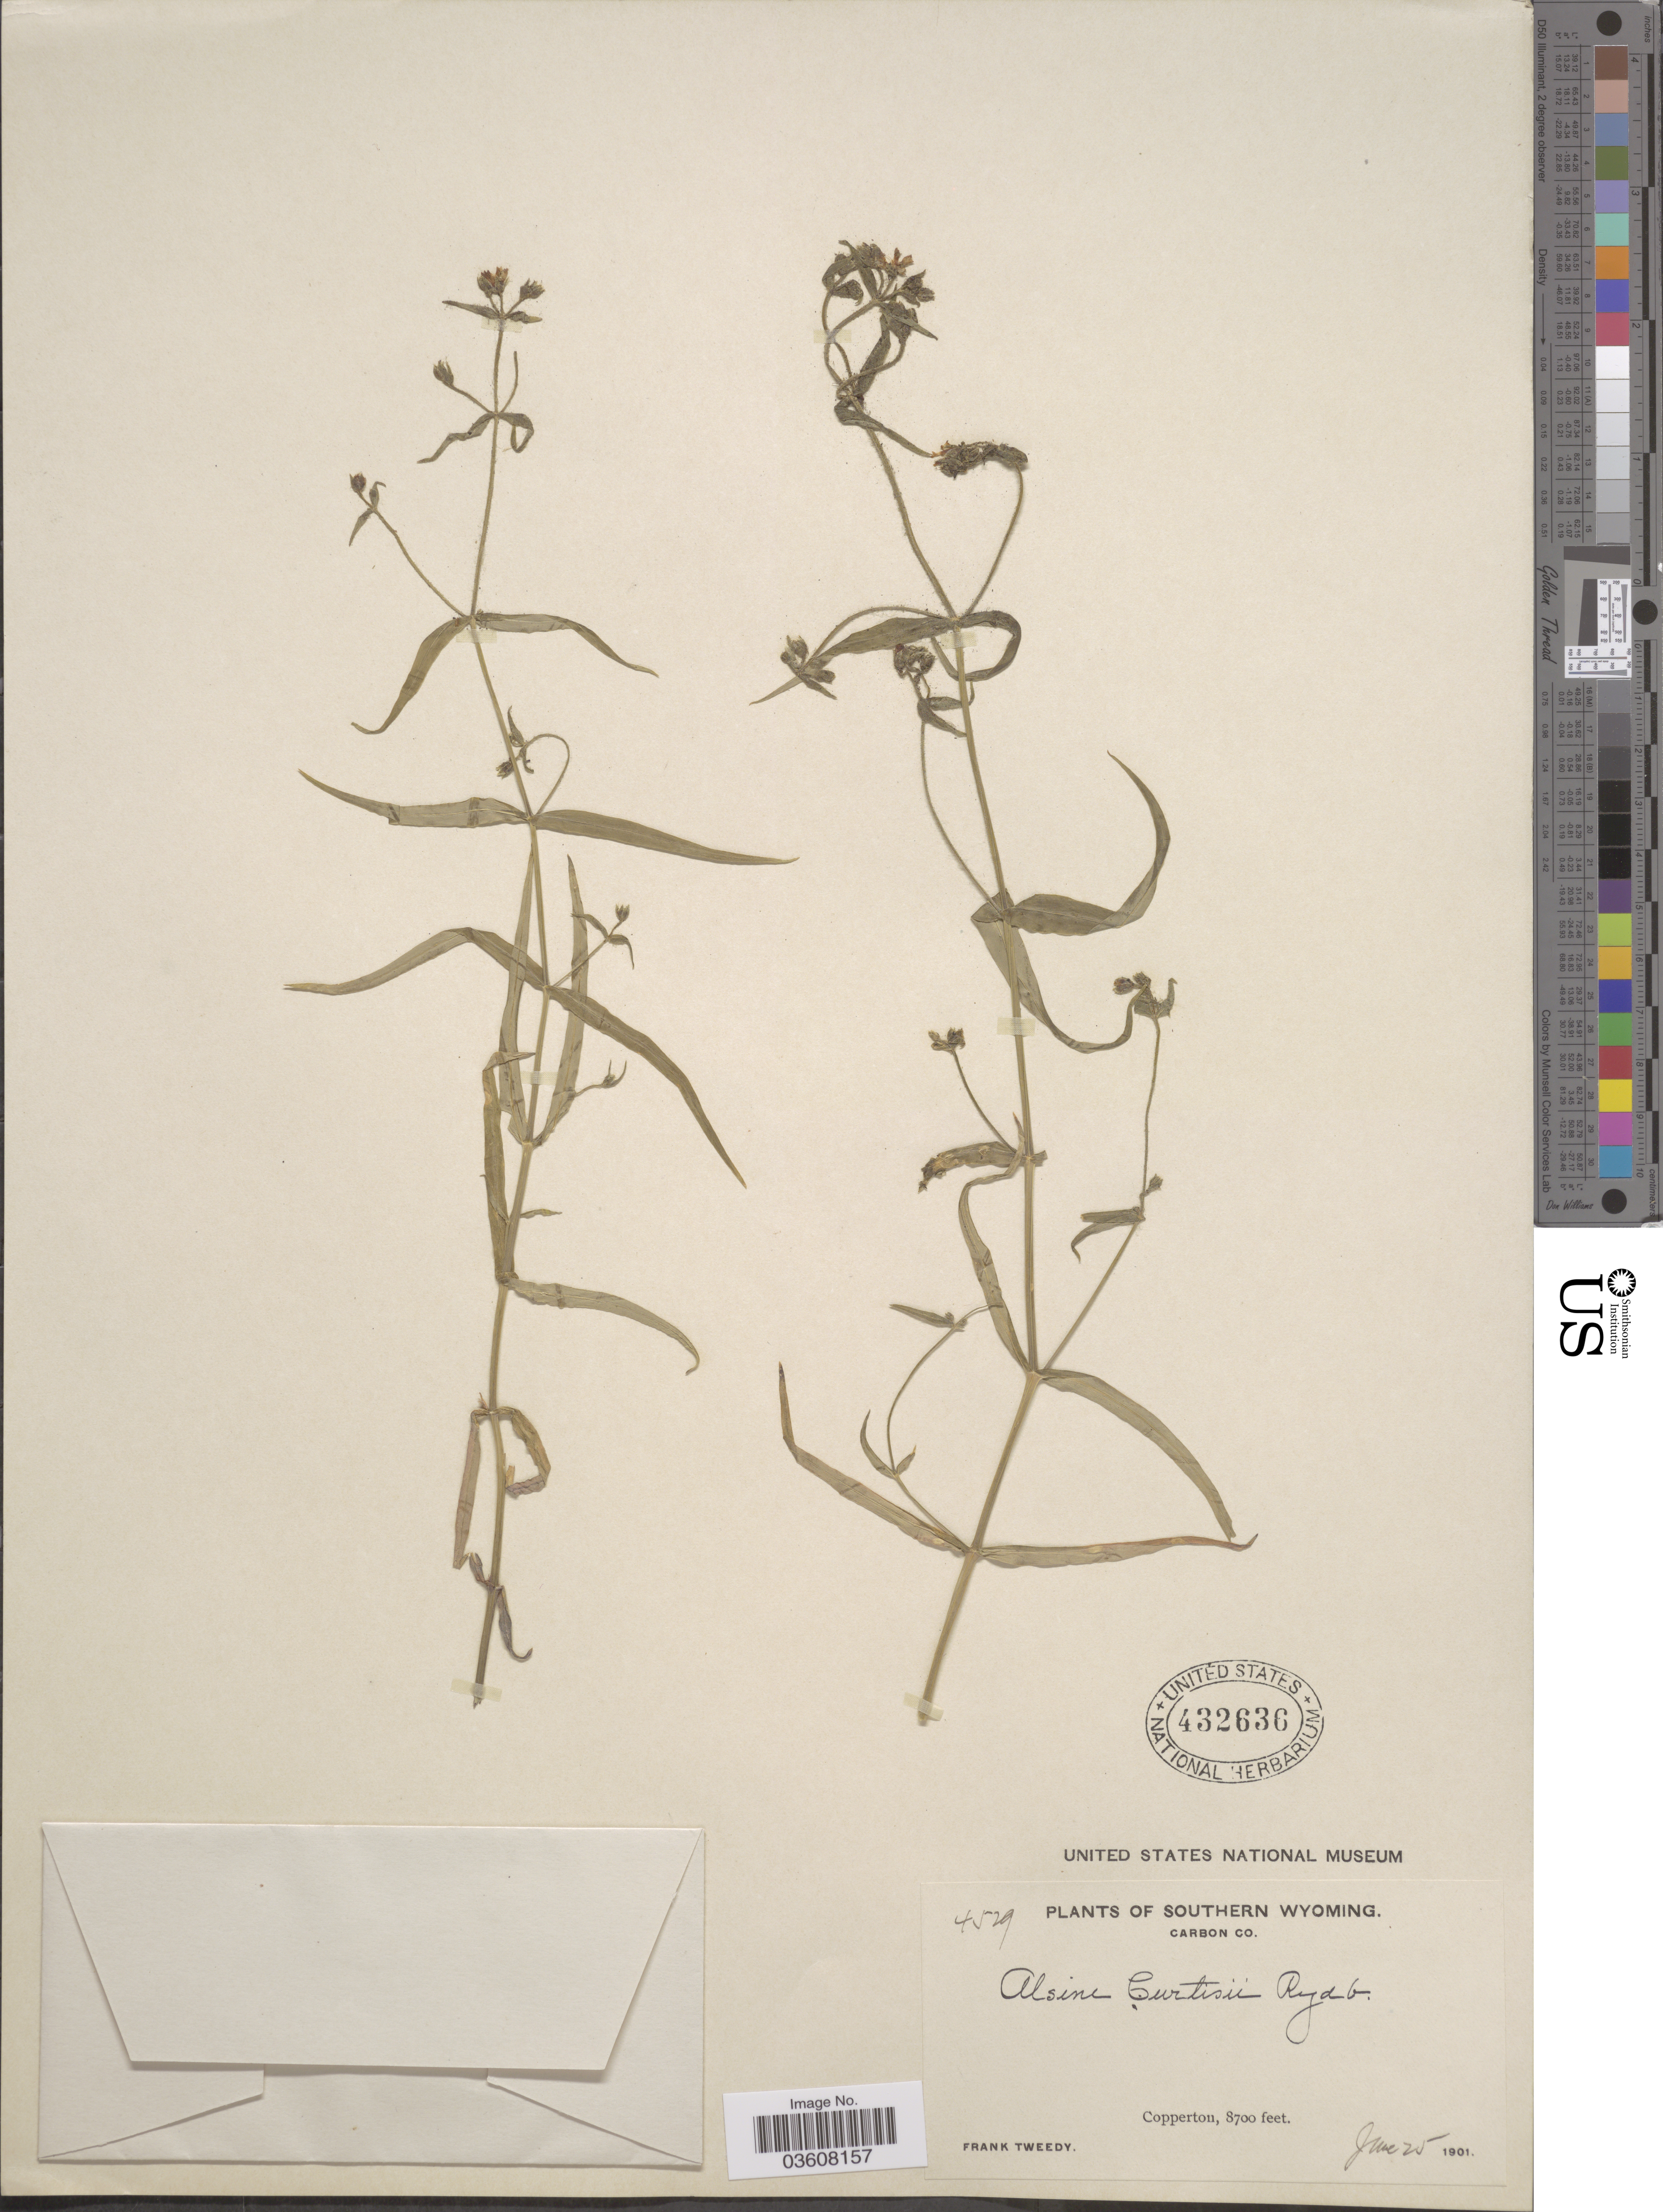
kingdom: Plantae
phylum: Tracheophyta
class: Magnoliopsida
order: Caryophyllales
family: Caryophyllaceae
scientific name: Torreyostellaria jamesiana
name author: (Torr.) Gang Yao et al.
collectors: F. Tweedy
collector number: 4529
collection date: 1901-06-25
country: United States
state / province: Wyoming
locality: Southern Wyoming. Carbon Co. Copperton.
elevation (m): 2652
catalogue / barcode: US 432636